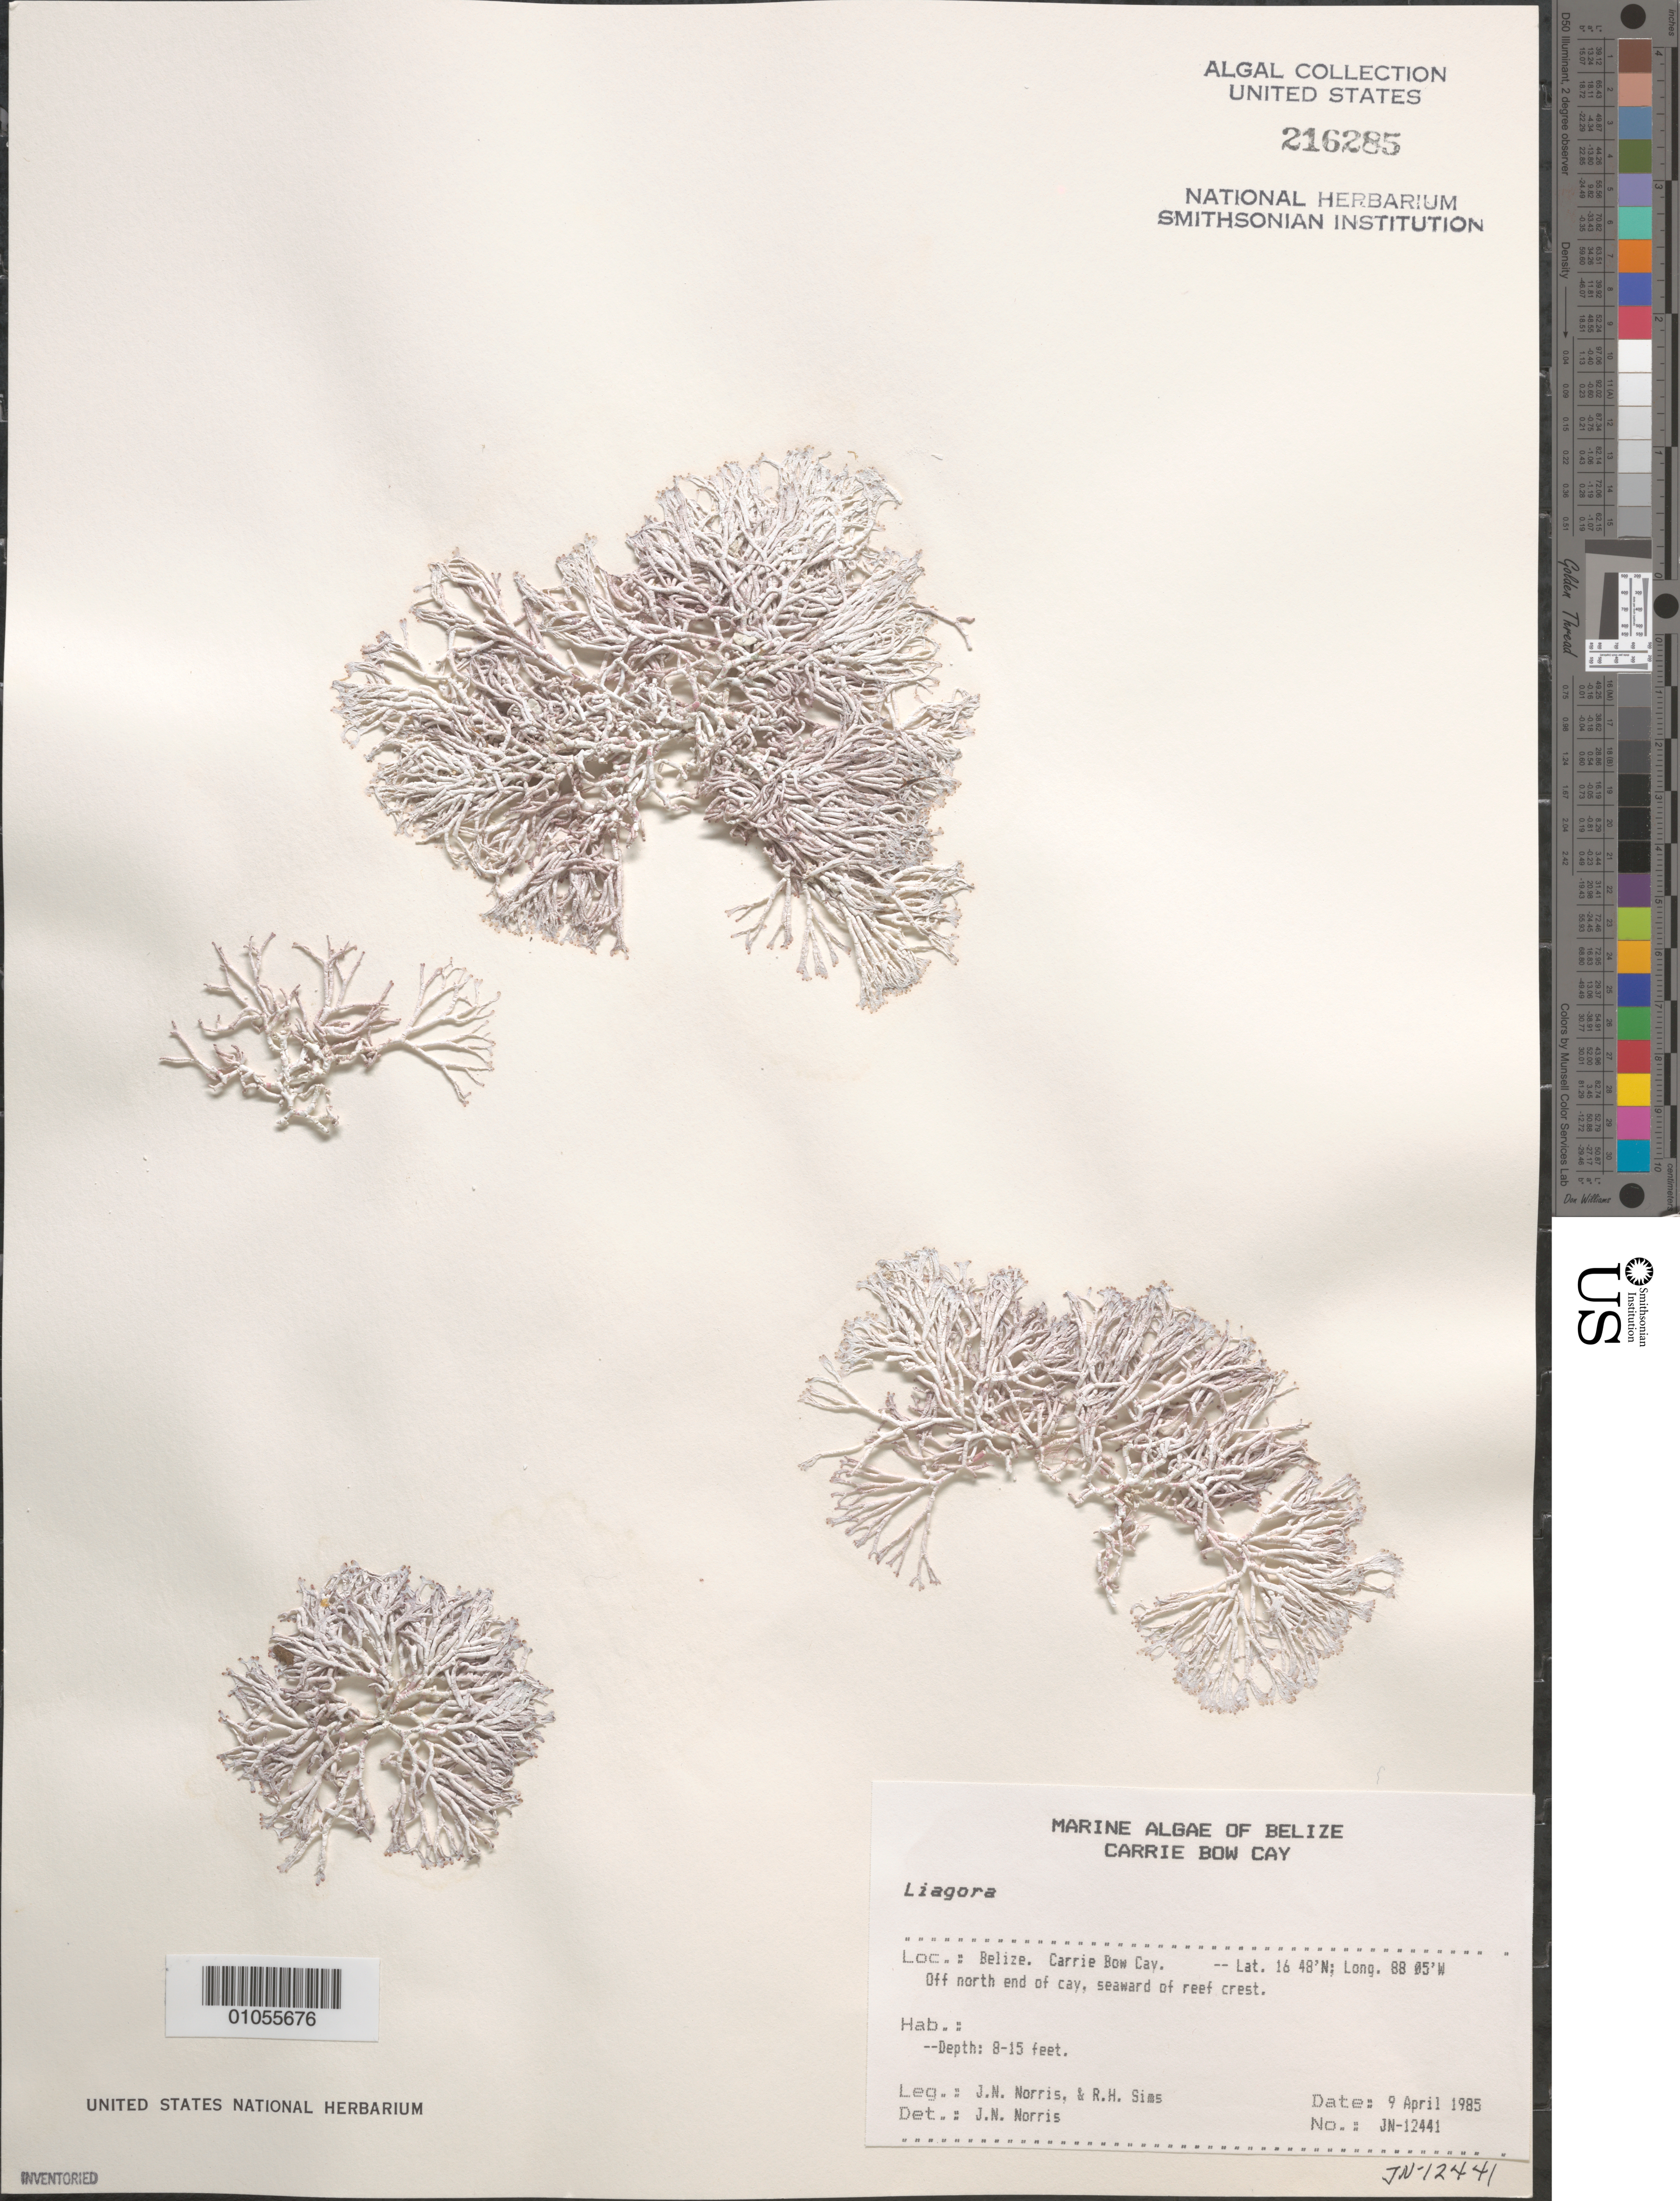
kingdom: Plantae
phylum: Rhodophyta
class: Florideophyceae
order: Nemaliales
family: Liagoraceae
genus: Liagora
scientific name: Liagora sp.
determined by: Norris, James N.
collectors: J. N. Norris & R. H. Sims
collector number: JN-12441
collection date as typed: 09 Apr 1985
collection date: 1985-04-09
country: Belize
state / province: Stann Creek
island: Carrie Bow Cay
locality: Off north end of cay, seaward of reef crest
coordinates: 16 48'N, 88 05'W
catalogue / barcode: US 216285